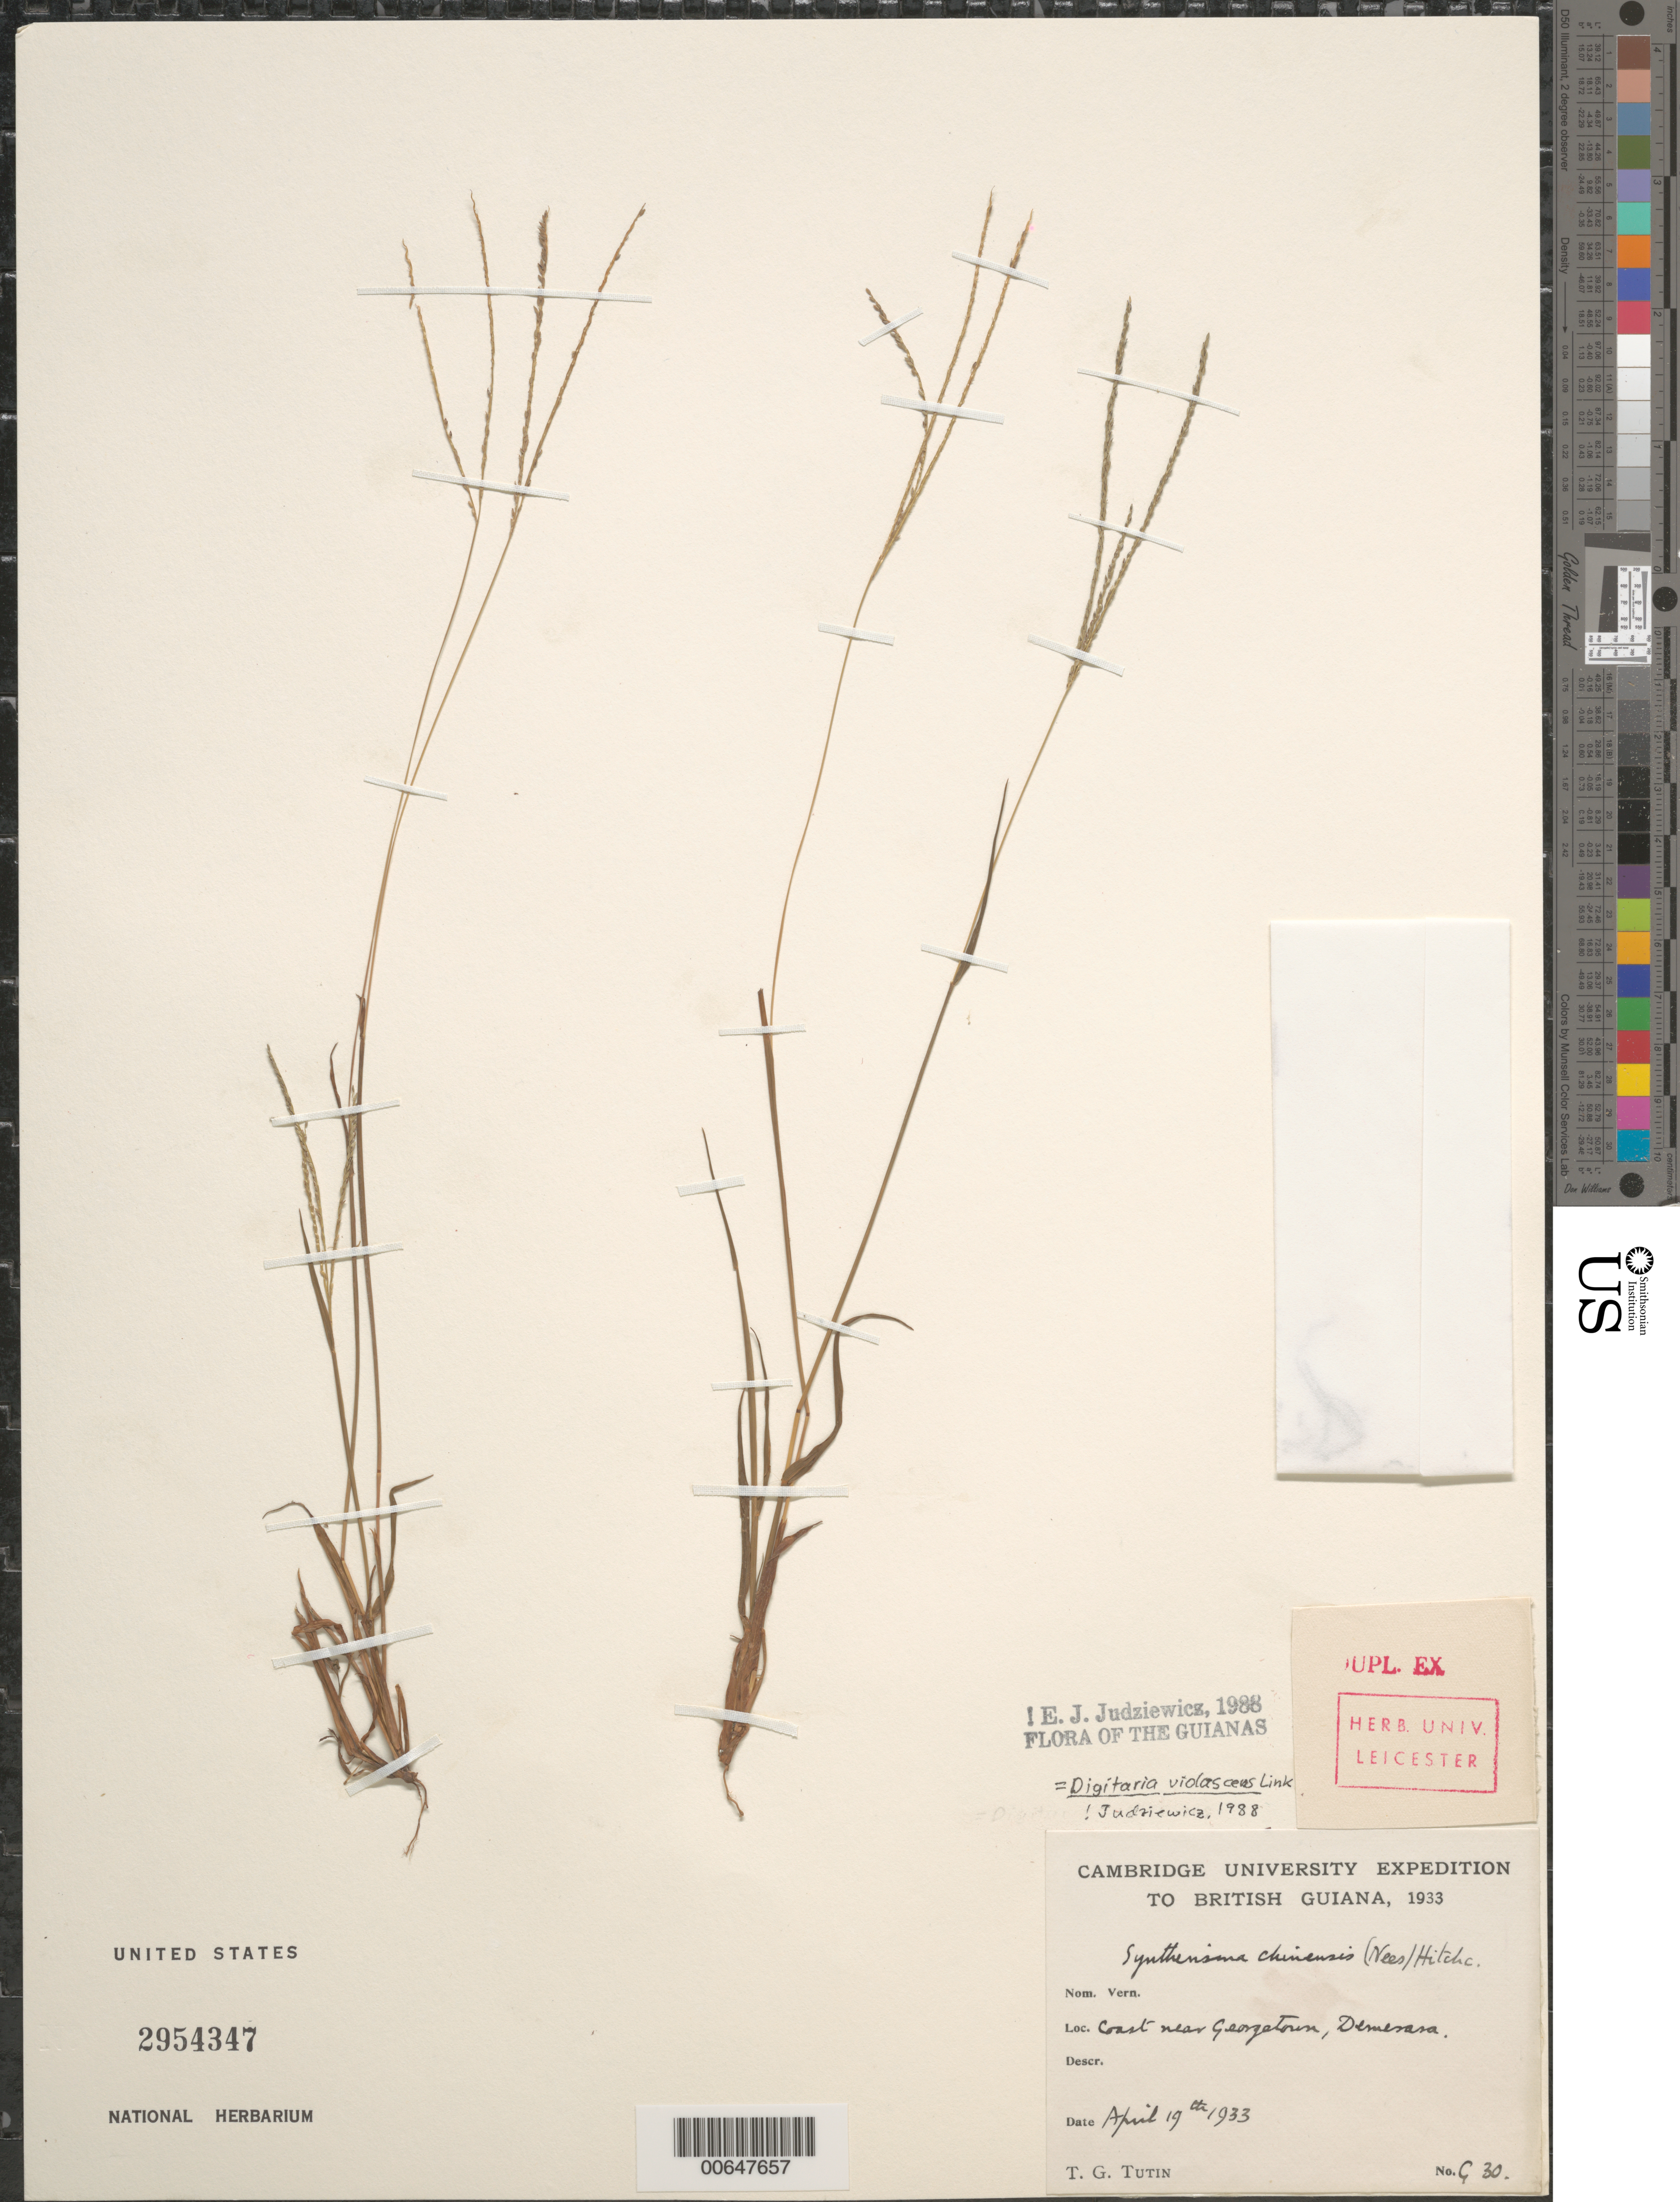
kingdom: Plantae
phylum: Tracheophyta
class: Liliopsida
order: Poales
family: Poaceae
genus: Digitaria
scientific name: Digitaria violascens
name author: Link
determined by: Judziewicz, E. J.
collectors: T. G. Tutin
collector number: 930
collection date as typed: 19-Apr-33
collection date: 1933-04-19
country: Guyana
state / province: Demerara-Mahaica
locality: Georgetown, Demerara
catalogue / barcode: US 2954347